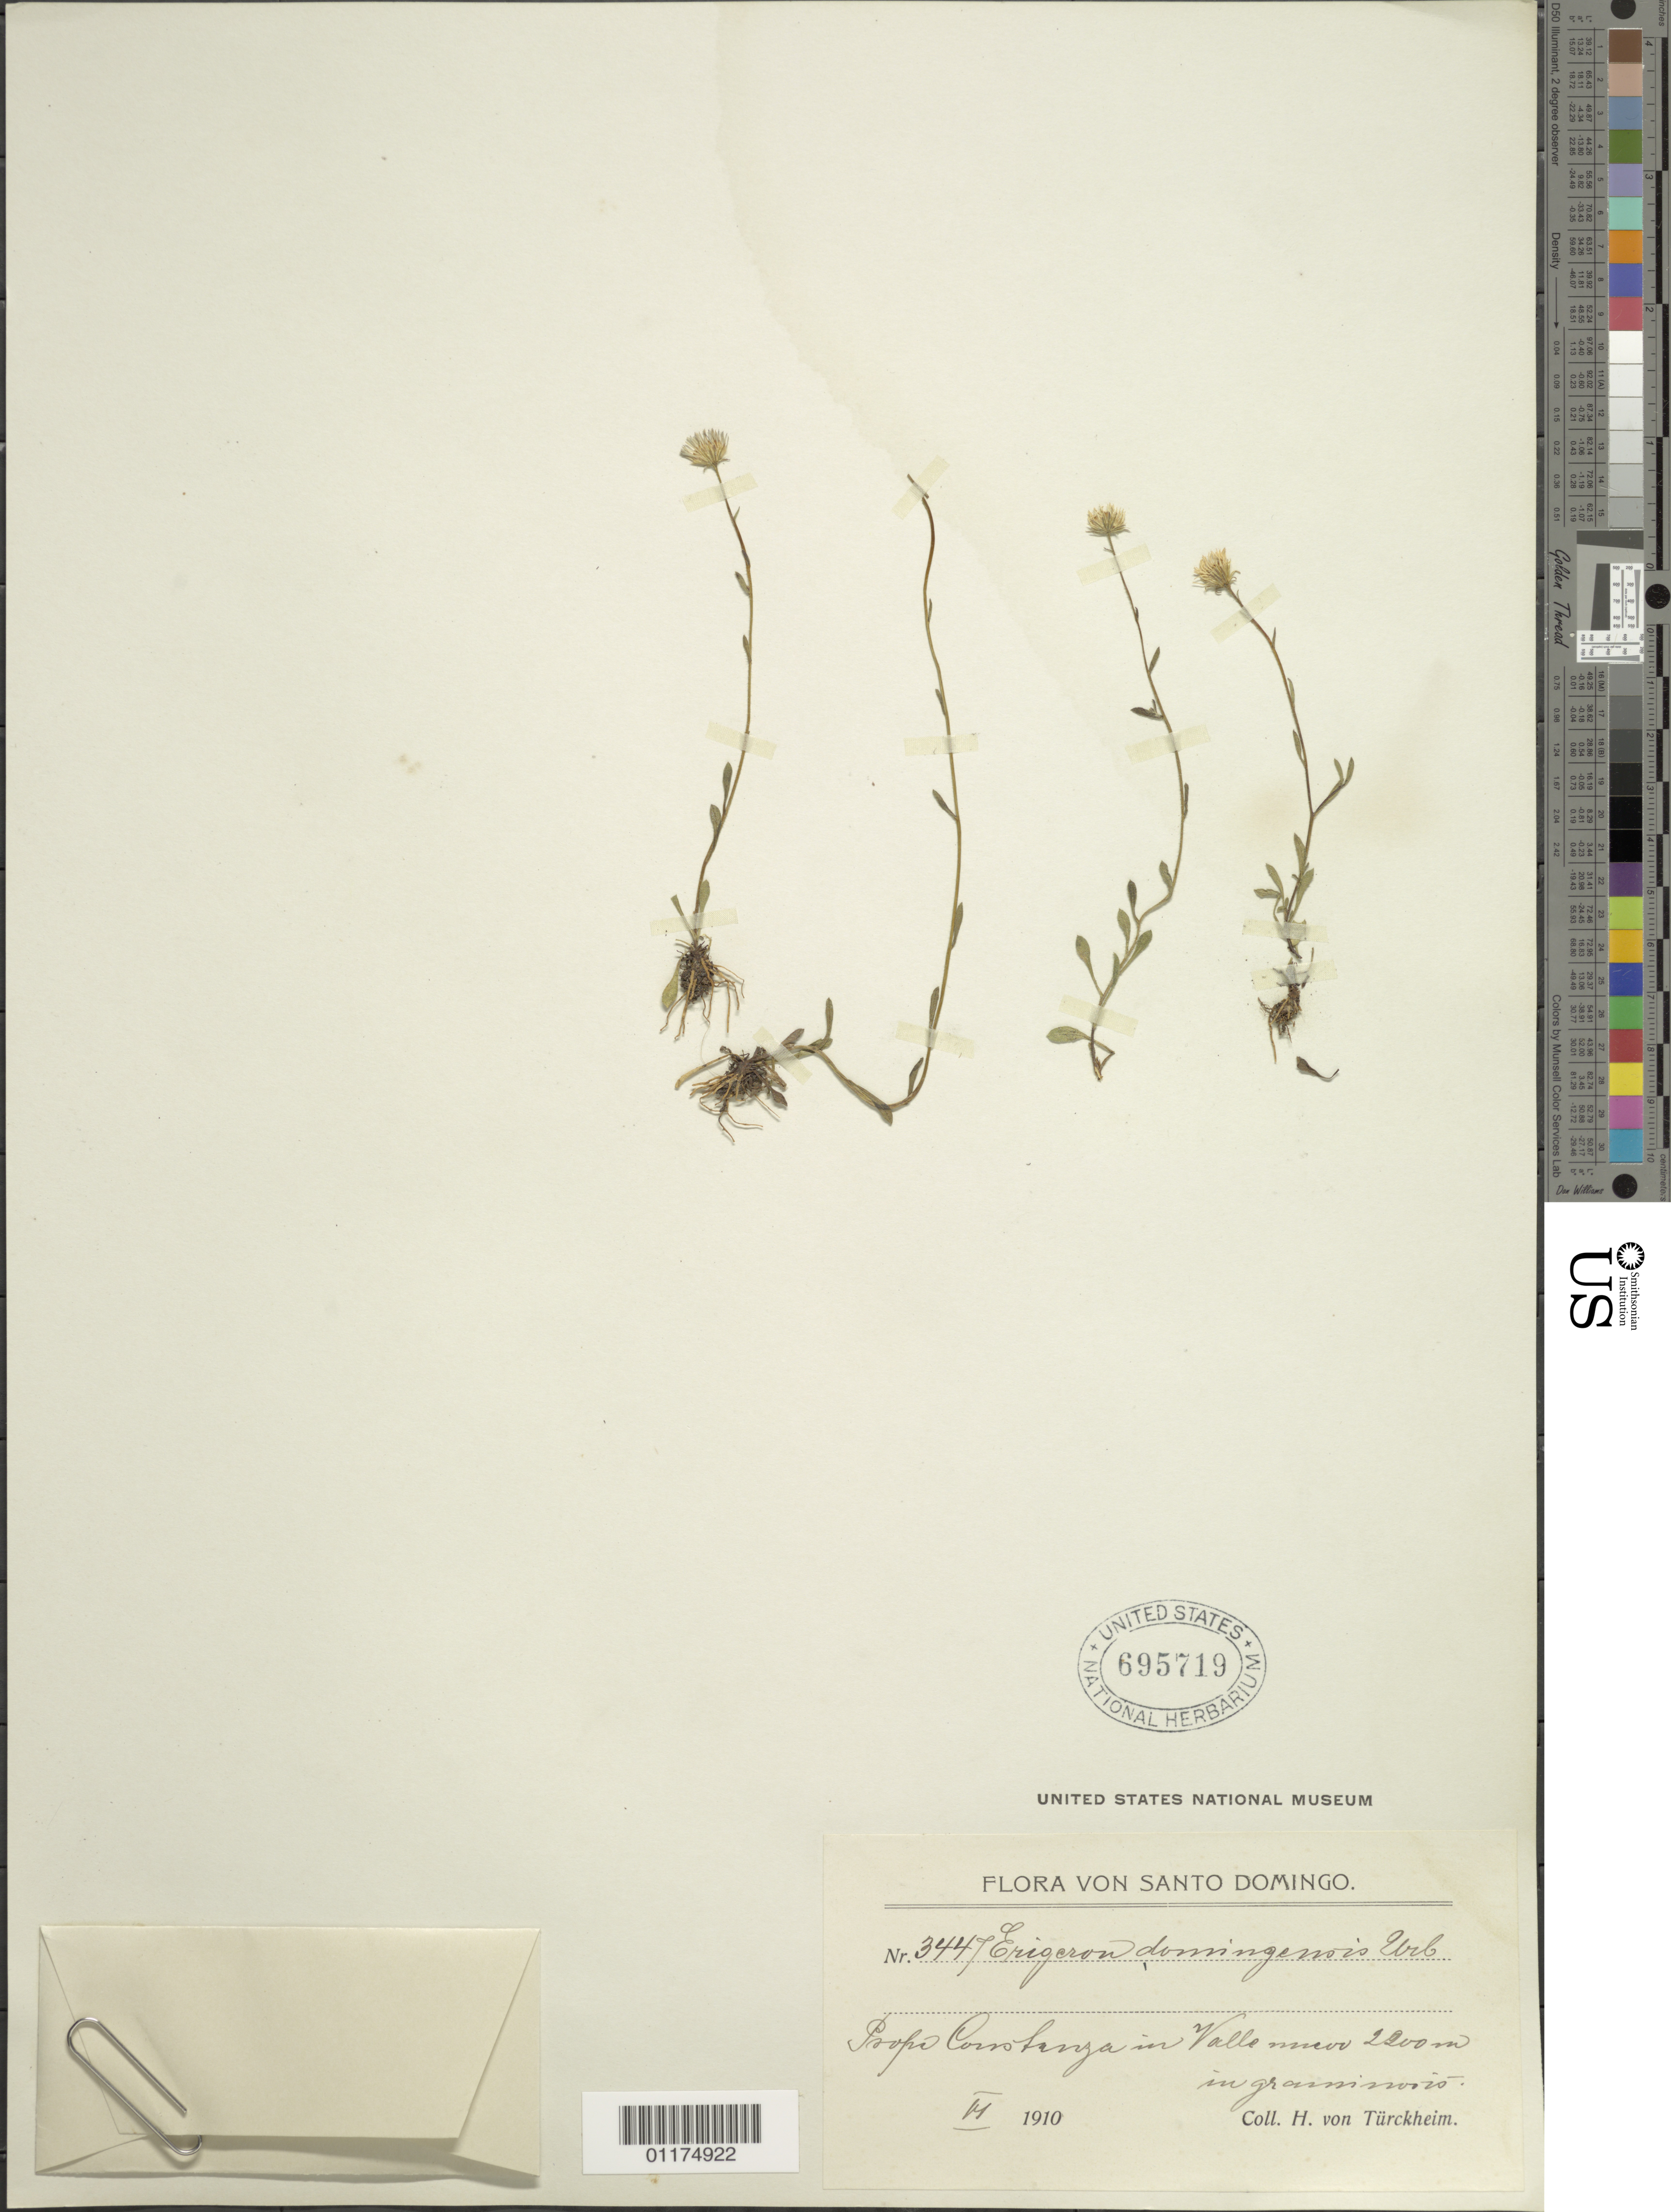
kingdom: Plantae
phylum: Tracheophyta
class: Magnoliopsida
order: Asterales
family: Asteraceae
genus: Erigeron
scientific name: Erigeron domingensis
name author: Urb.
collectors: H. von Türckheim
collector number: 344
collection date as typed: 1910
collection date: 1910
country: Dominican Republic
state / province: Distrito Nacional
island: Hispaniola I.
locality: -- Constanza in Valle Nuevo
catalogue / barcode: US 695719